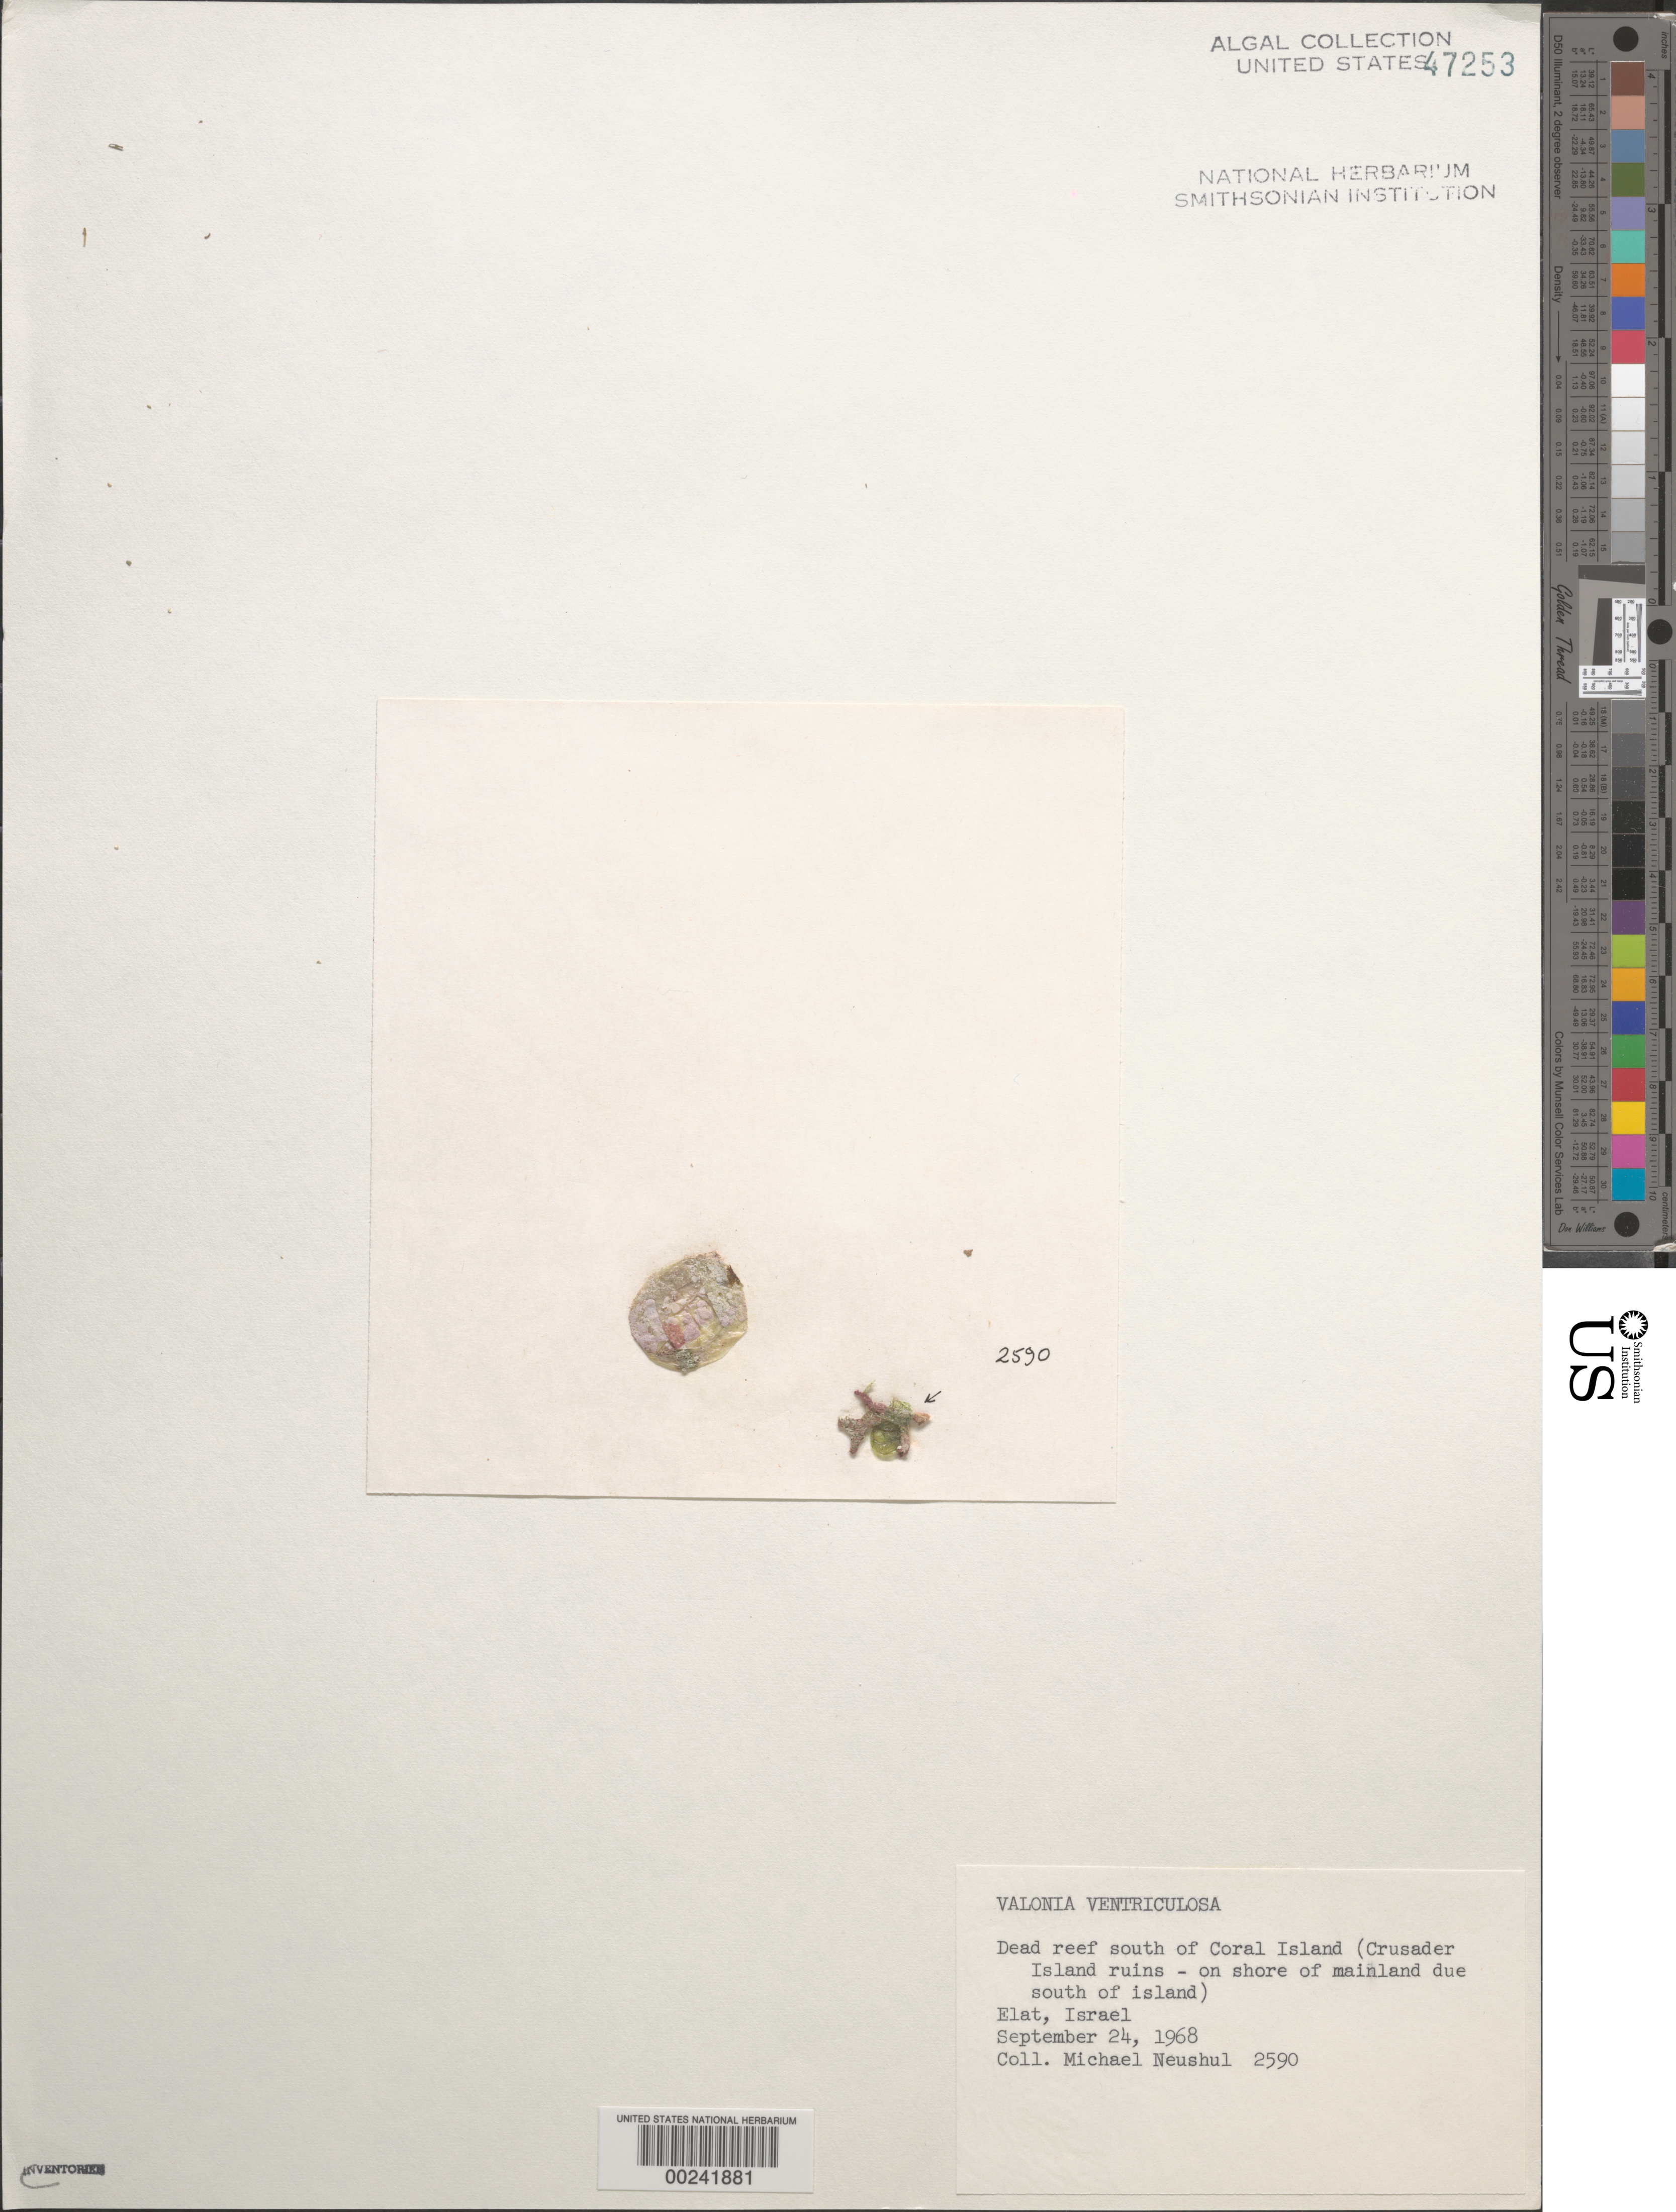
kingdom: Plantae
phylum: Chlorophyta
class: Ulvophyceae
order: Siphonocladales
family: Valoniaceae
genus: Valonia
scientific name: Valonia ventricosa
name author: J. Agardh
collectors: M. Neushul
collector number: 2590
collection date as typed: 24 Sep 1968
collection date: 1968-09-24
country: Israel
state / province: Southern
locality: Elat, south of Coral Island, Crusader Island ruins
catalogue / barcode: US 47253